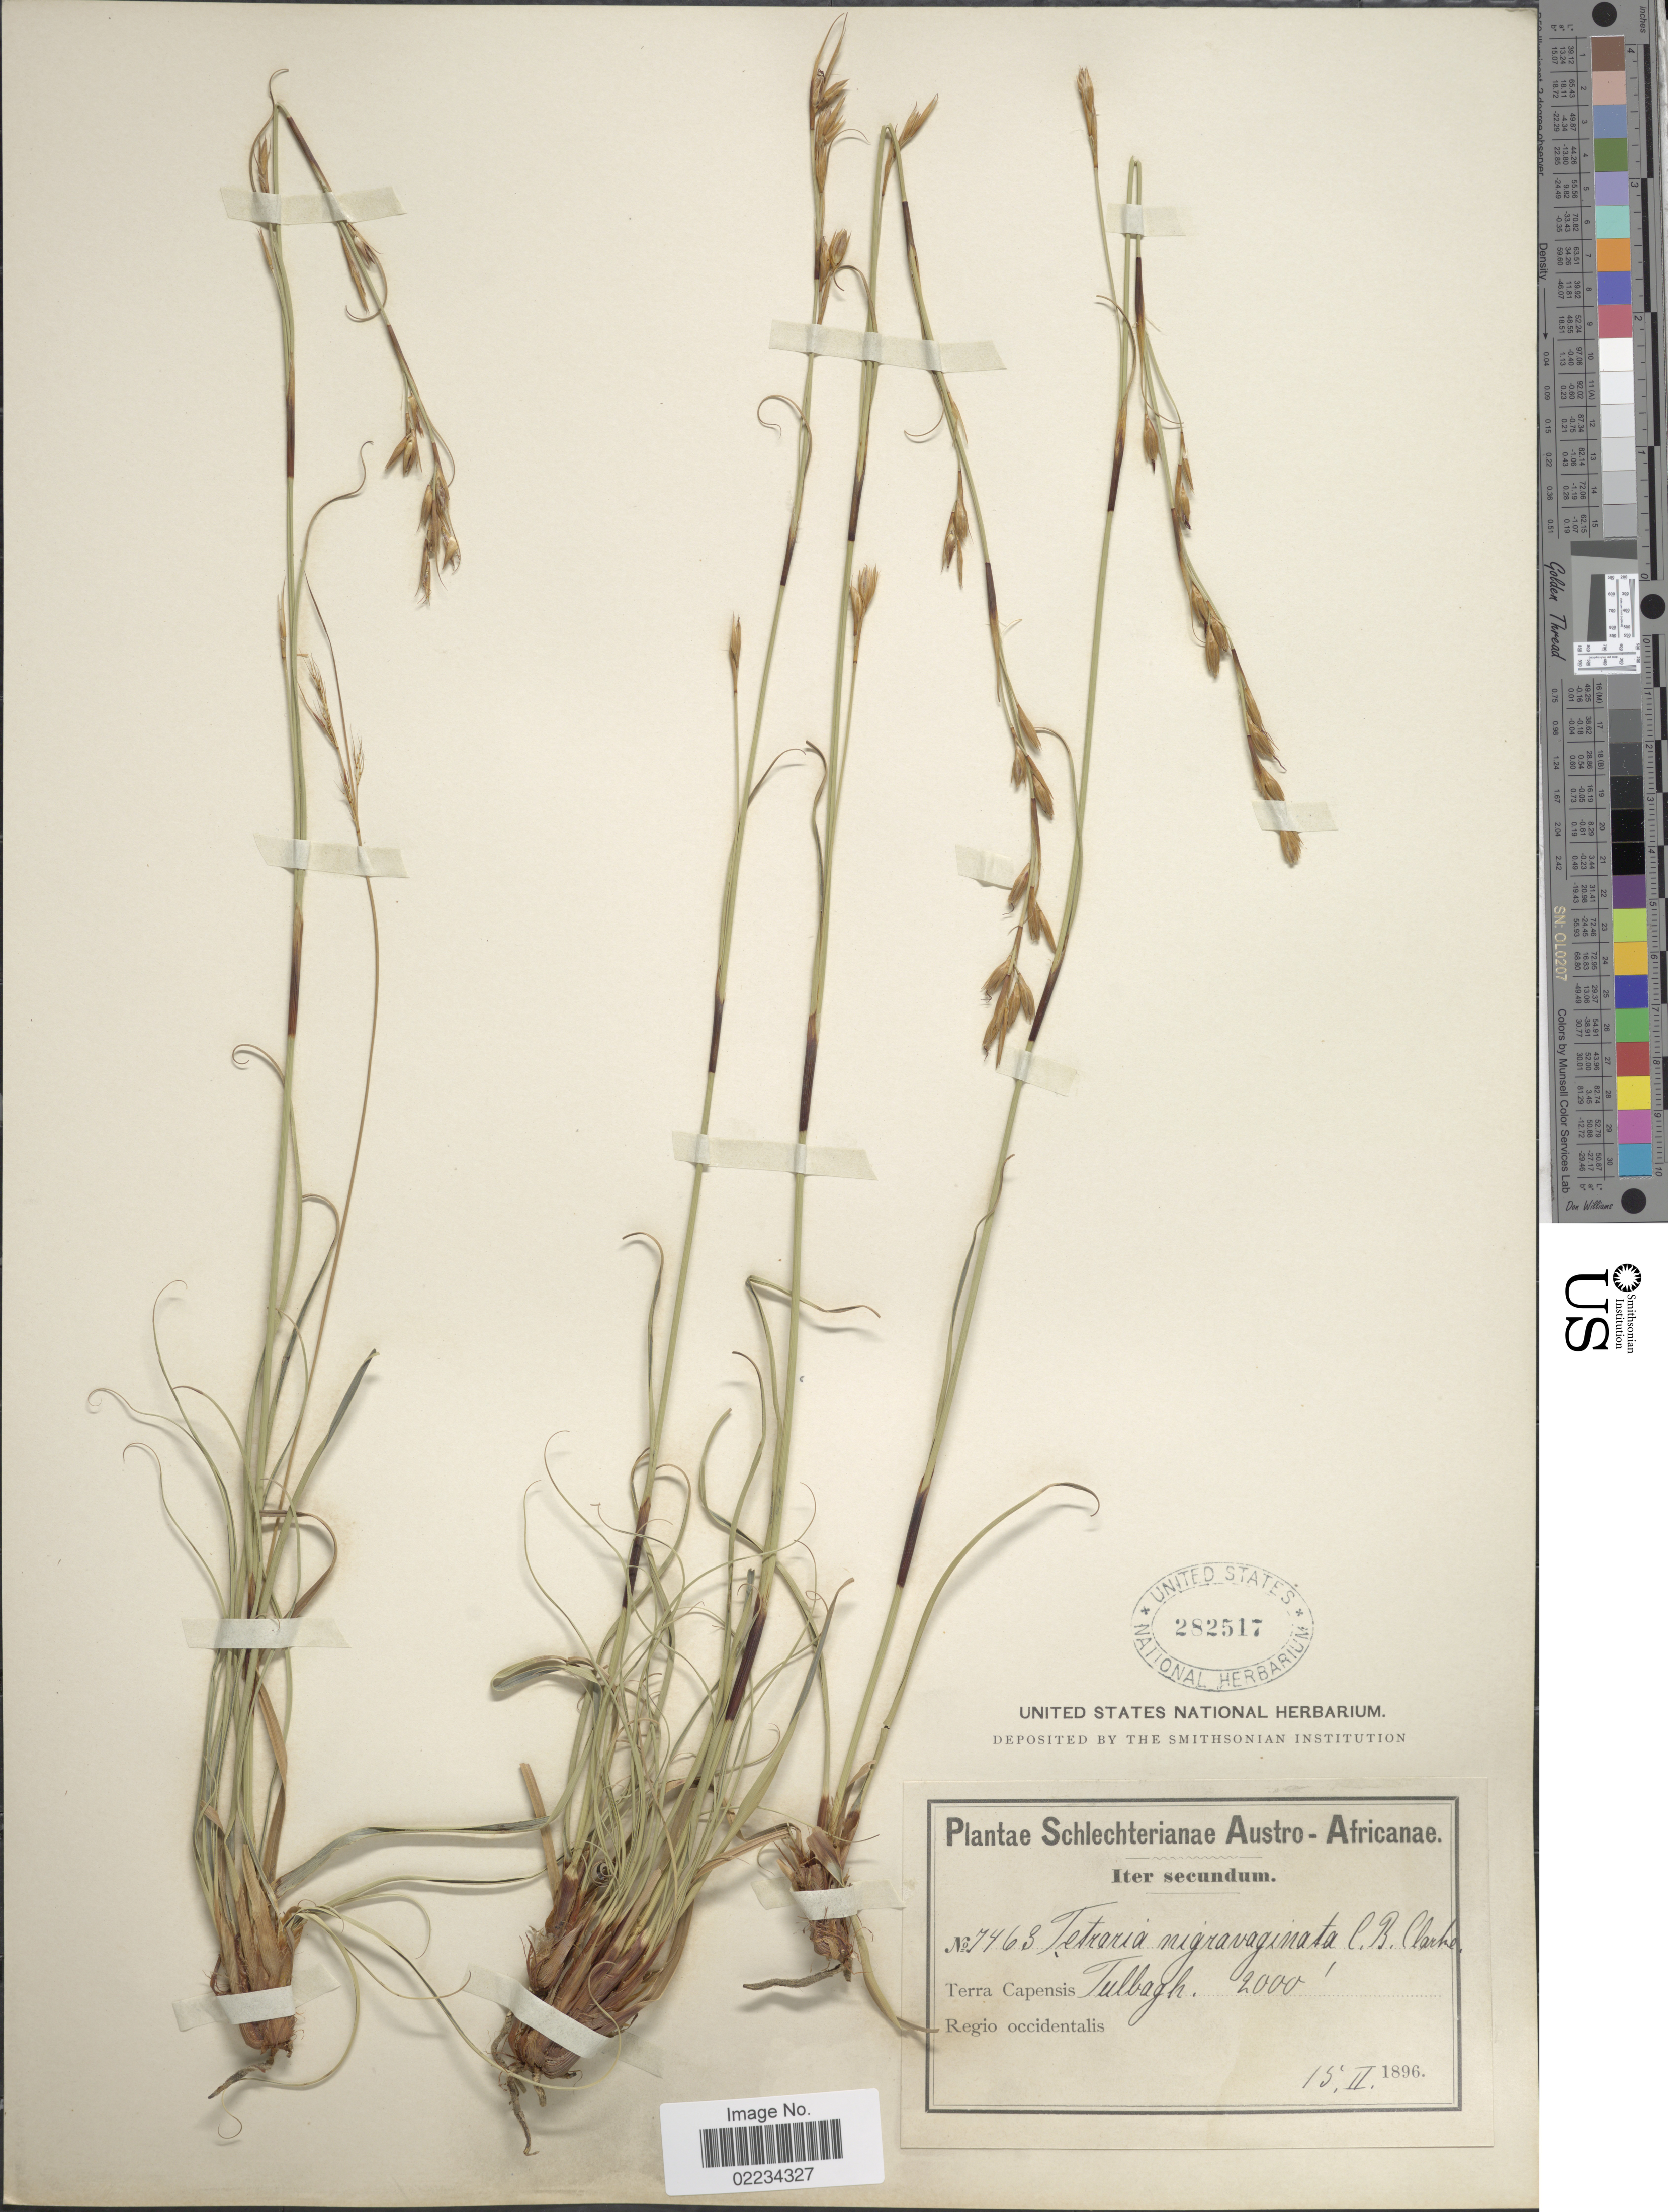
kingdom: Plantae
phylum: Tracheophyta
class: Liliopsida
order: Poales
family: Cyperaceae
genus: Tetraria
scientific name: Tetraria nigrovaginata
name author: (Nees) C.B. Clarke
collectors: Schlechter, --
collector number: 7463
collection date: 1896-02-15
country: South Africa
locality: Austro-Africanae, Iter secundum, Terra Capensis Tulbagh, Regio occidentalis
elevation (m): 610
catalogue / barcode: US 282517